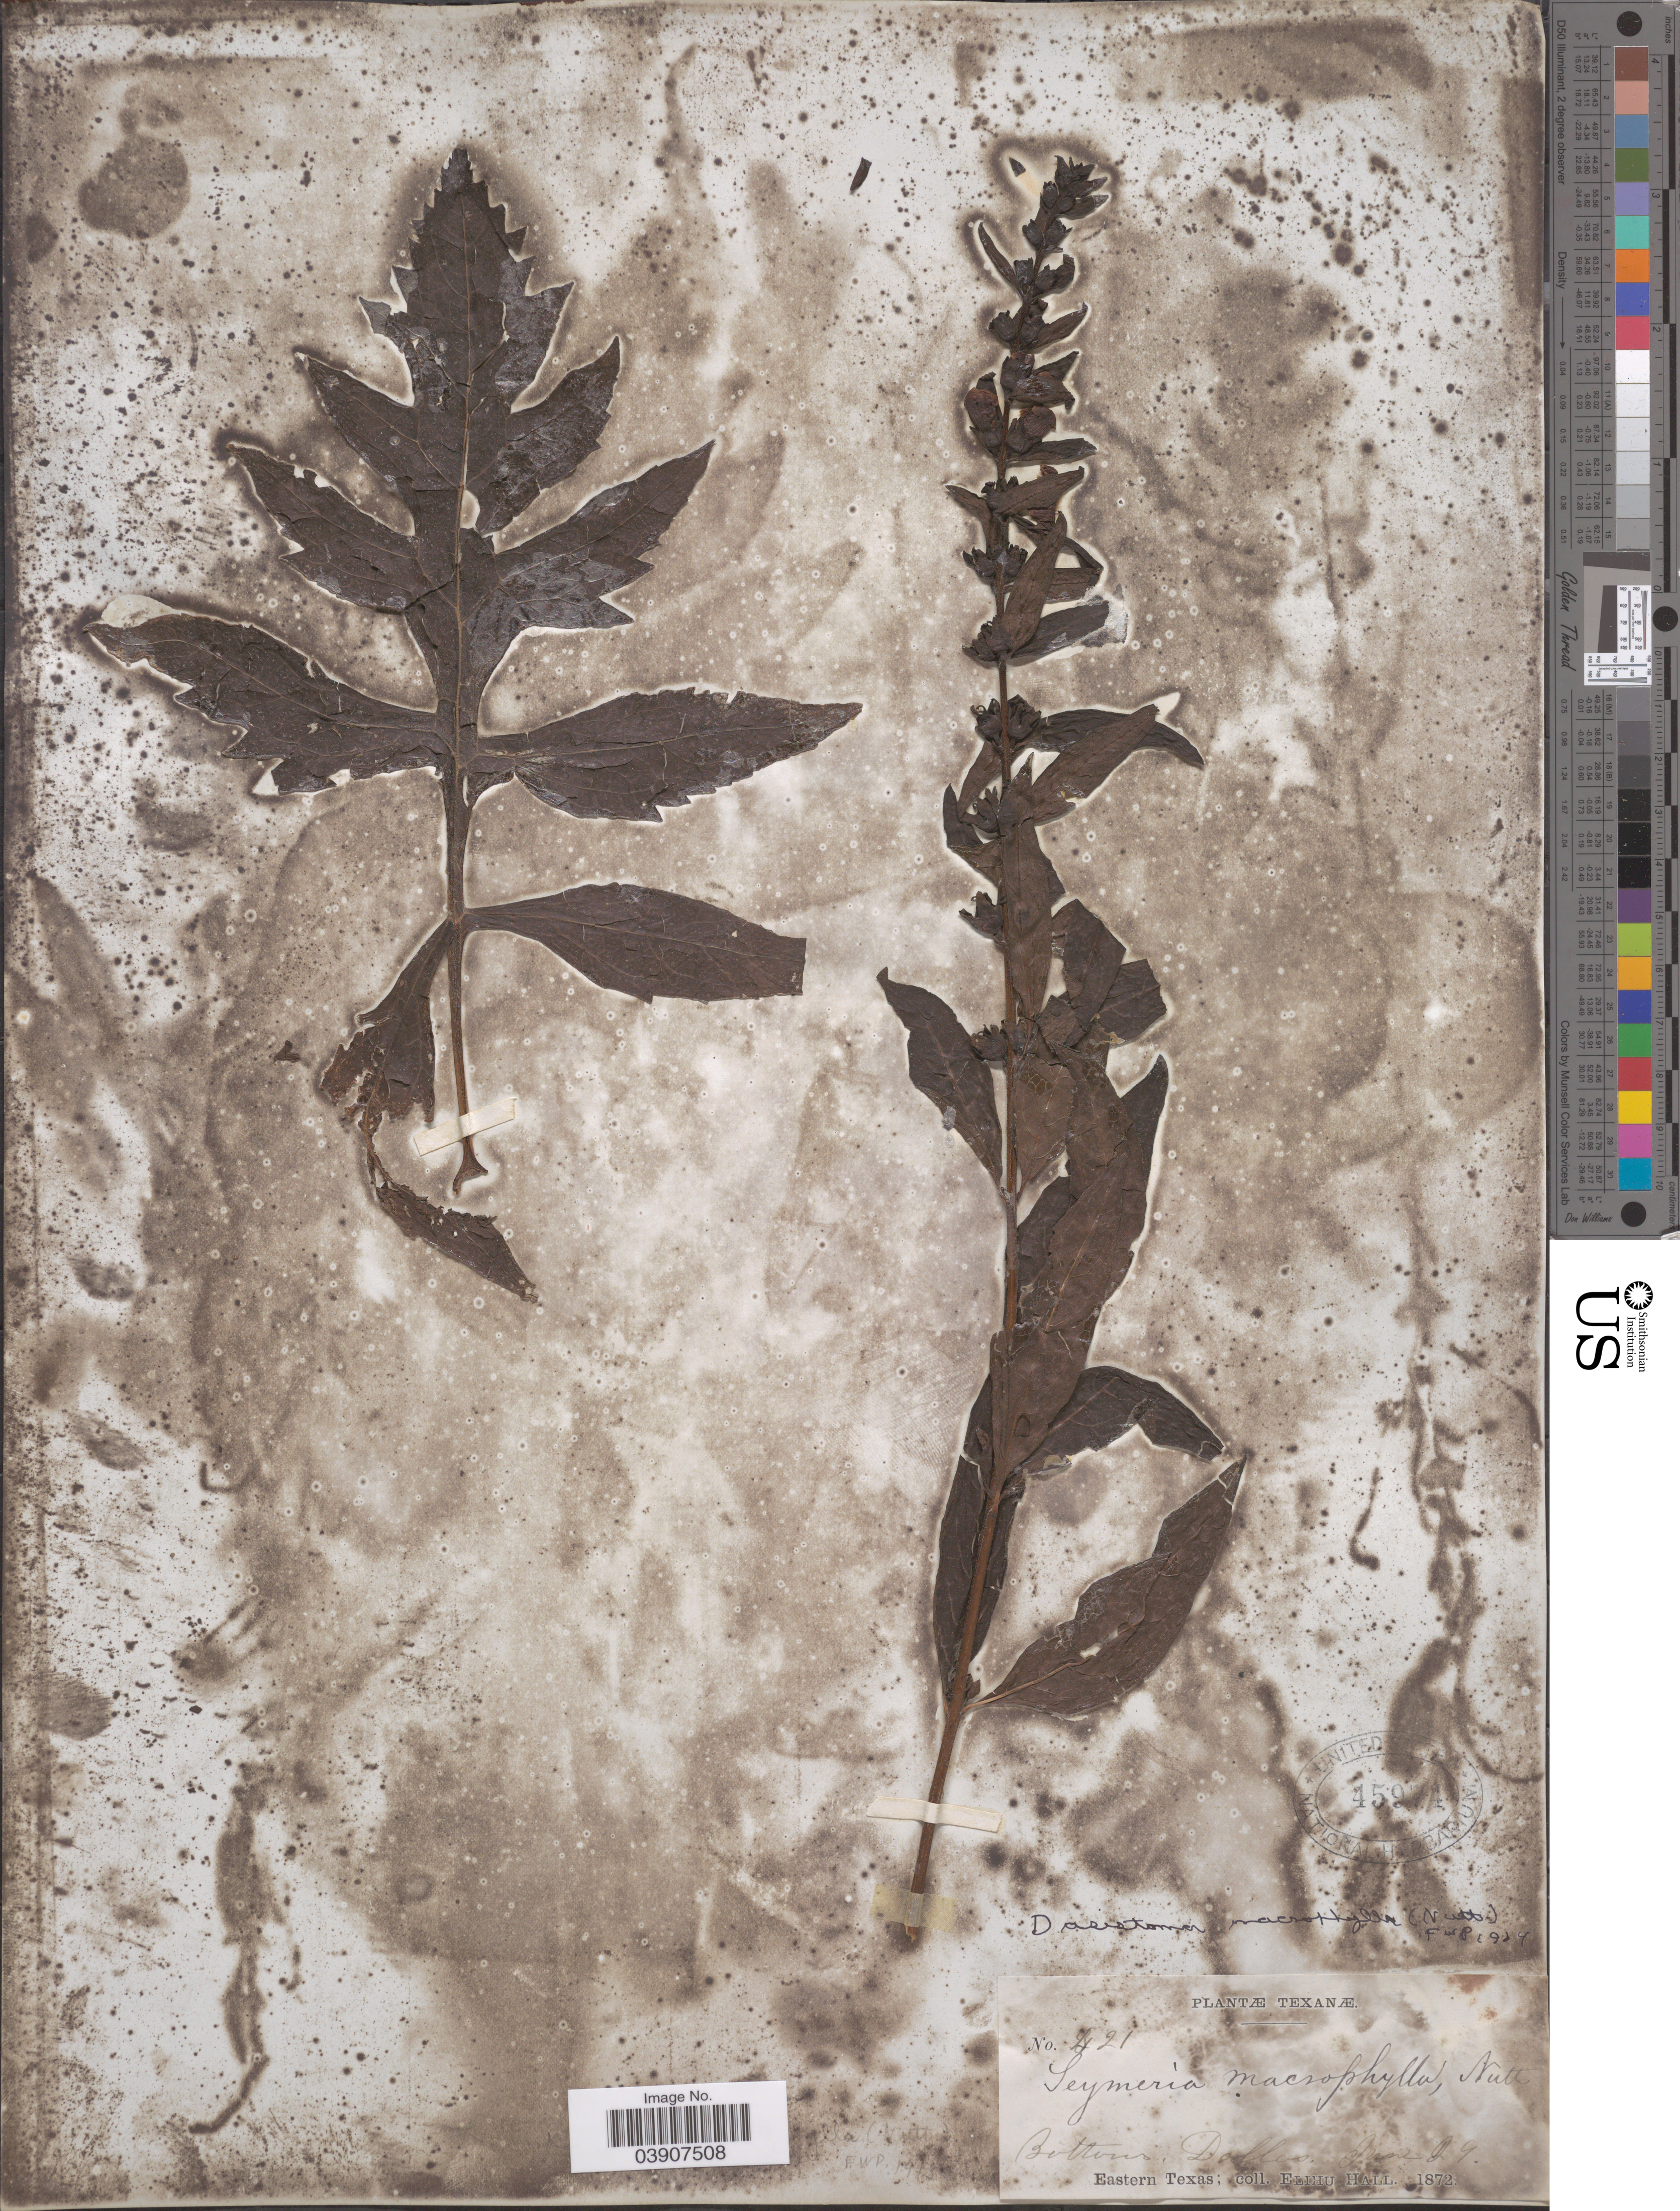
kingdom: Plantae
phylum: Tracheophyta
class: Magnoliopsida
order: Lamiales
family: Orobanchaceae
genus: Dasistoma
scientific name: Dasistoma macrophylla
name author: (Nutt.) Raf.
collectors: E. Hall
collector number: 9321*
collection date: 1872-06-24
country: United States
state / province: Texas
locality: Bottoms, Dallas. Eastern Texas.